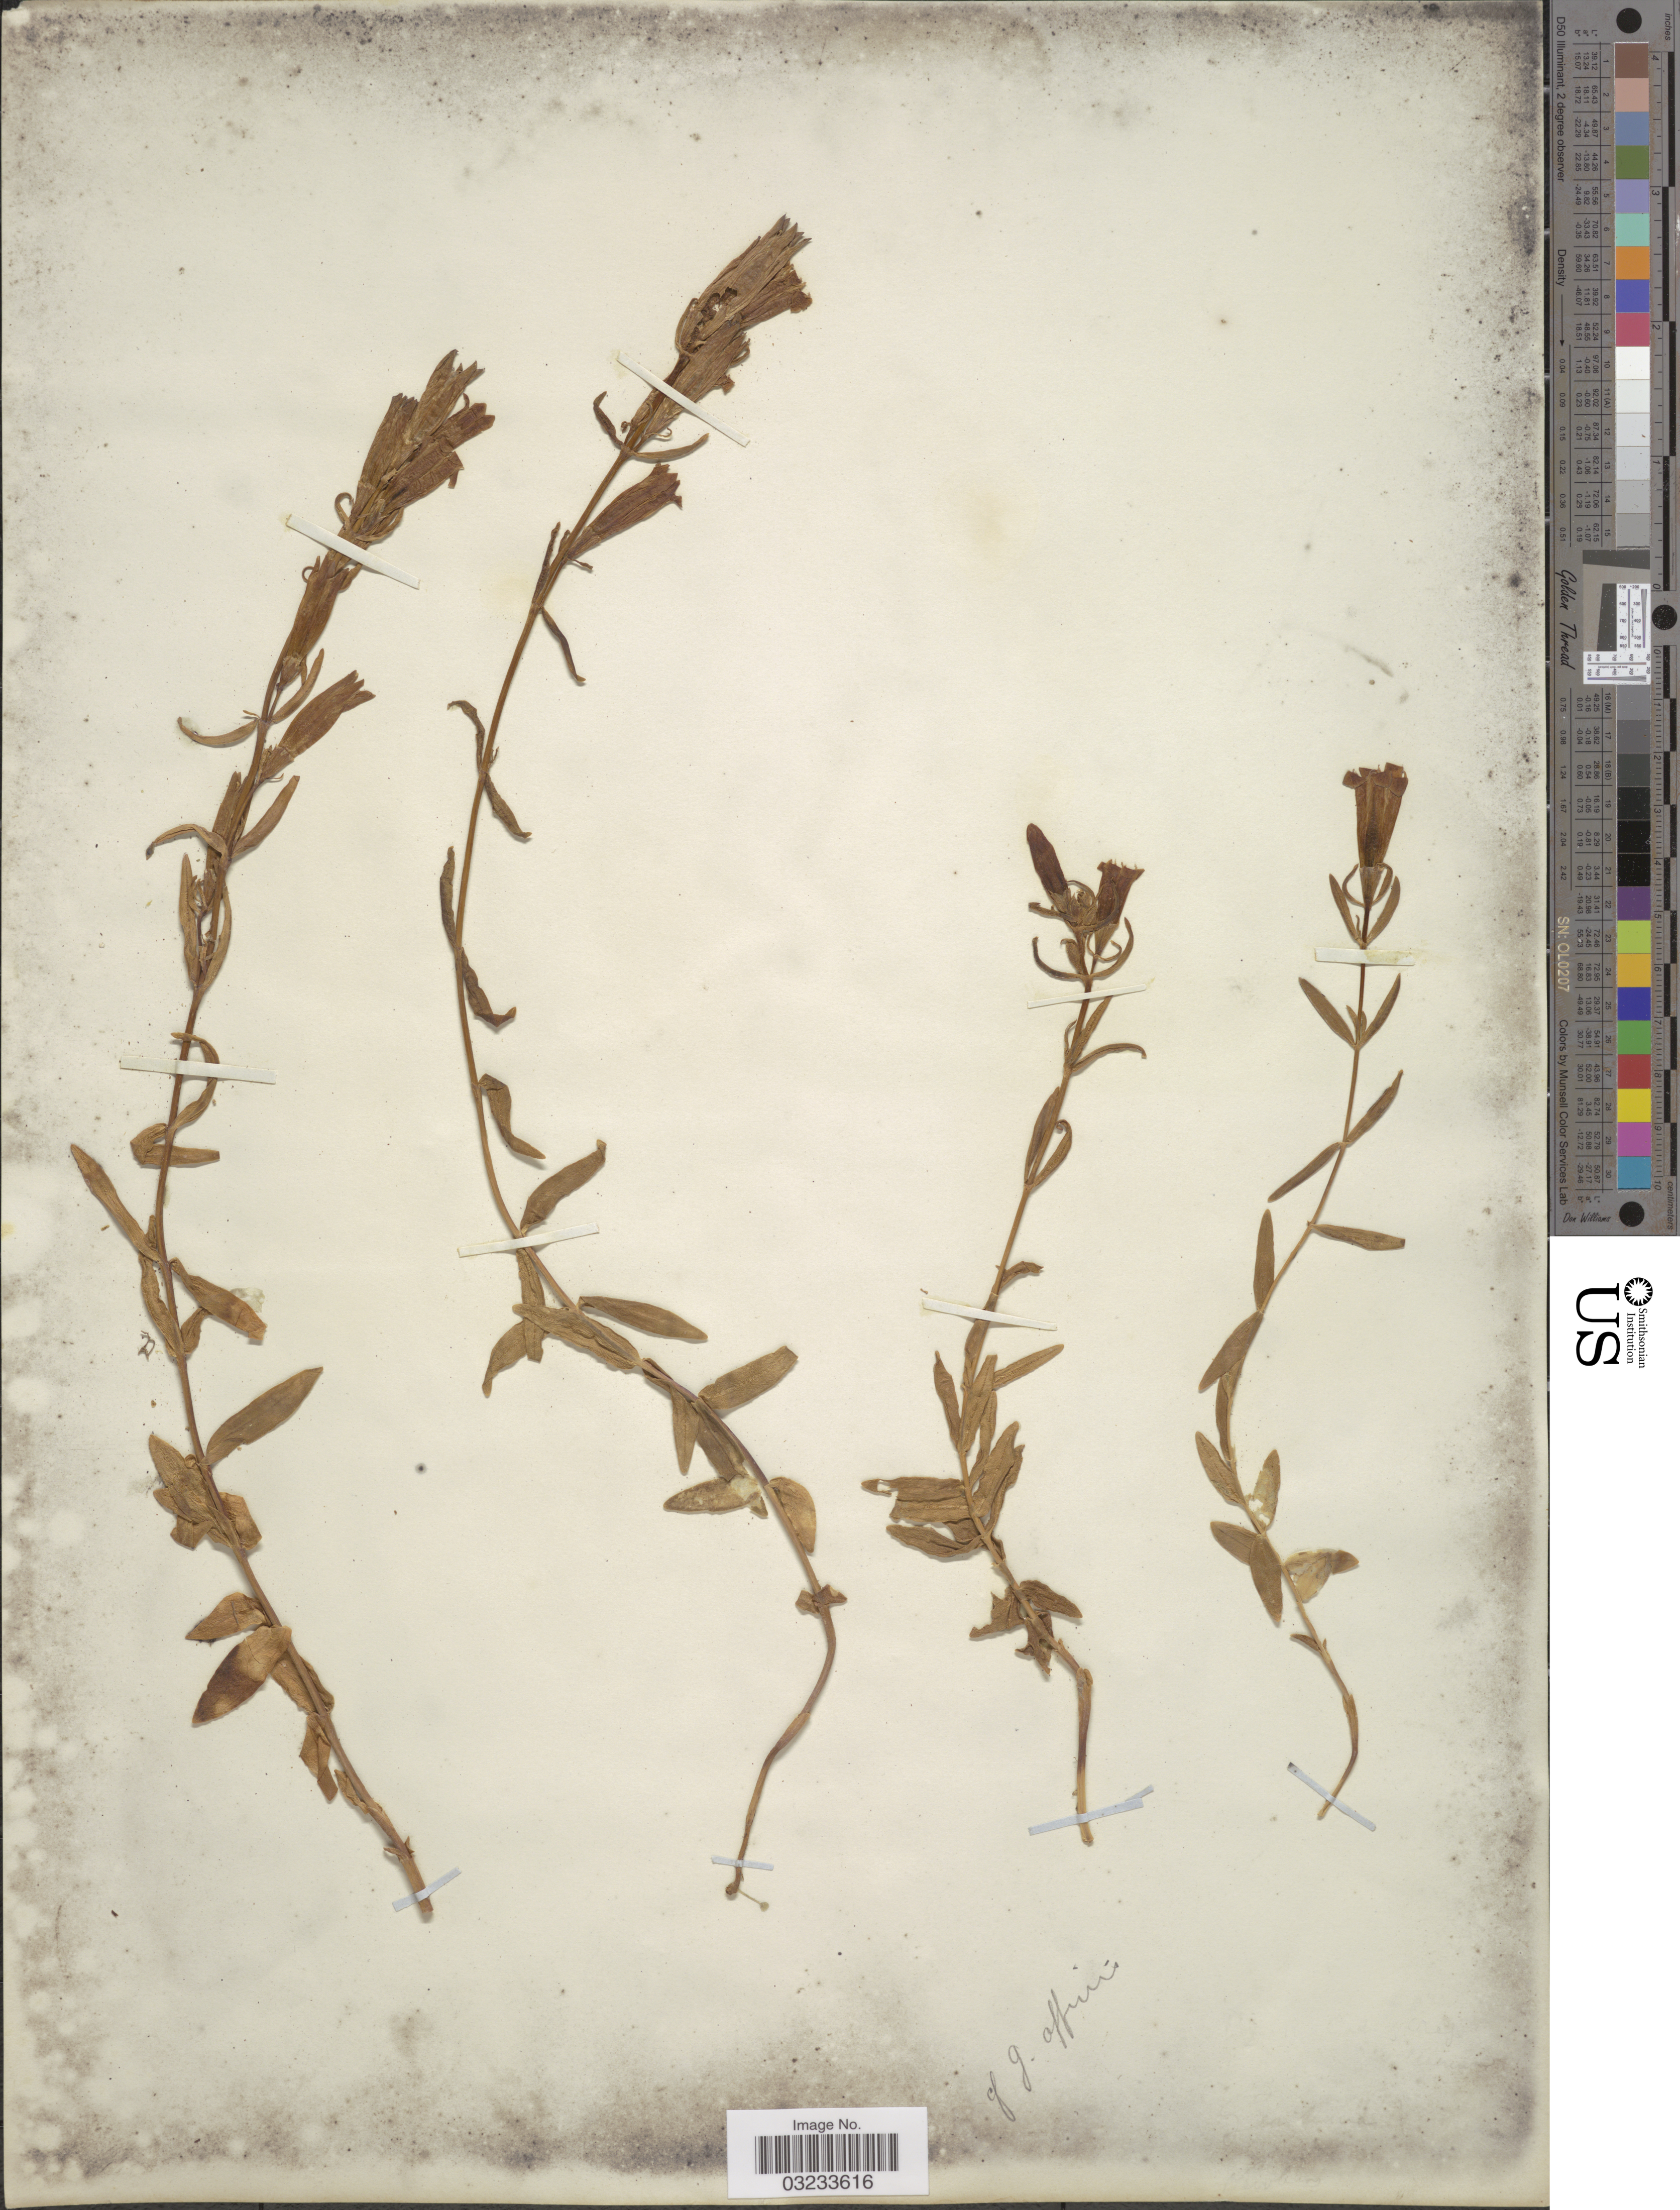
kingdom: Plantae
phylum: Tracheophyta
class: Magnoliopsida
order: Gentianales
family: Gentianaceae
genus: Gentiana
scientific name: Gentiana affinis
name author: Griseb.